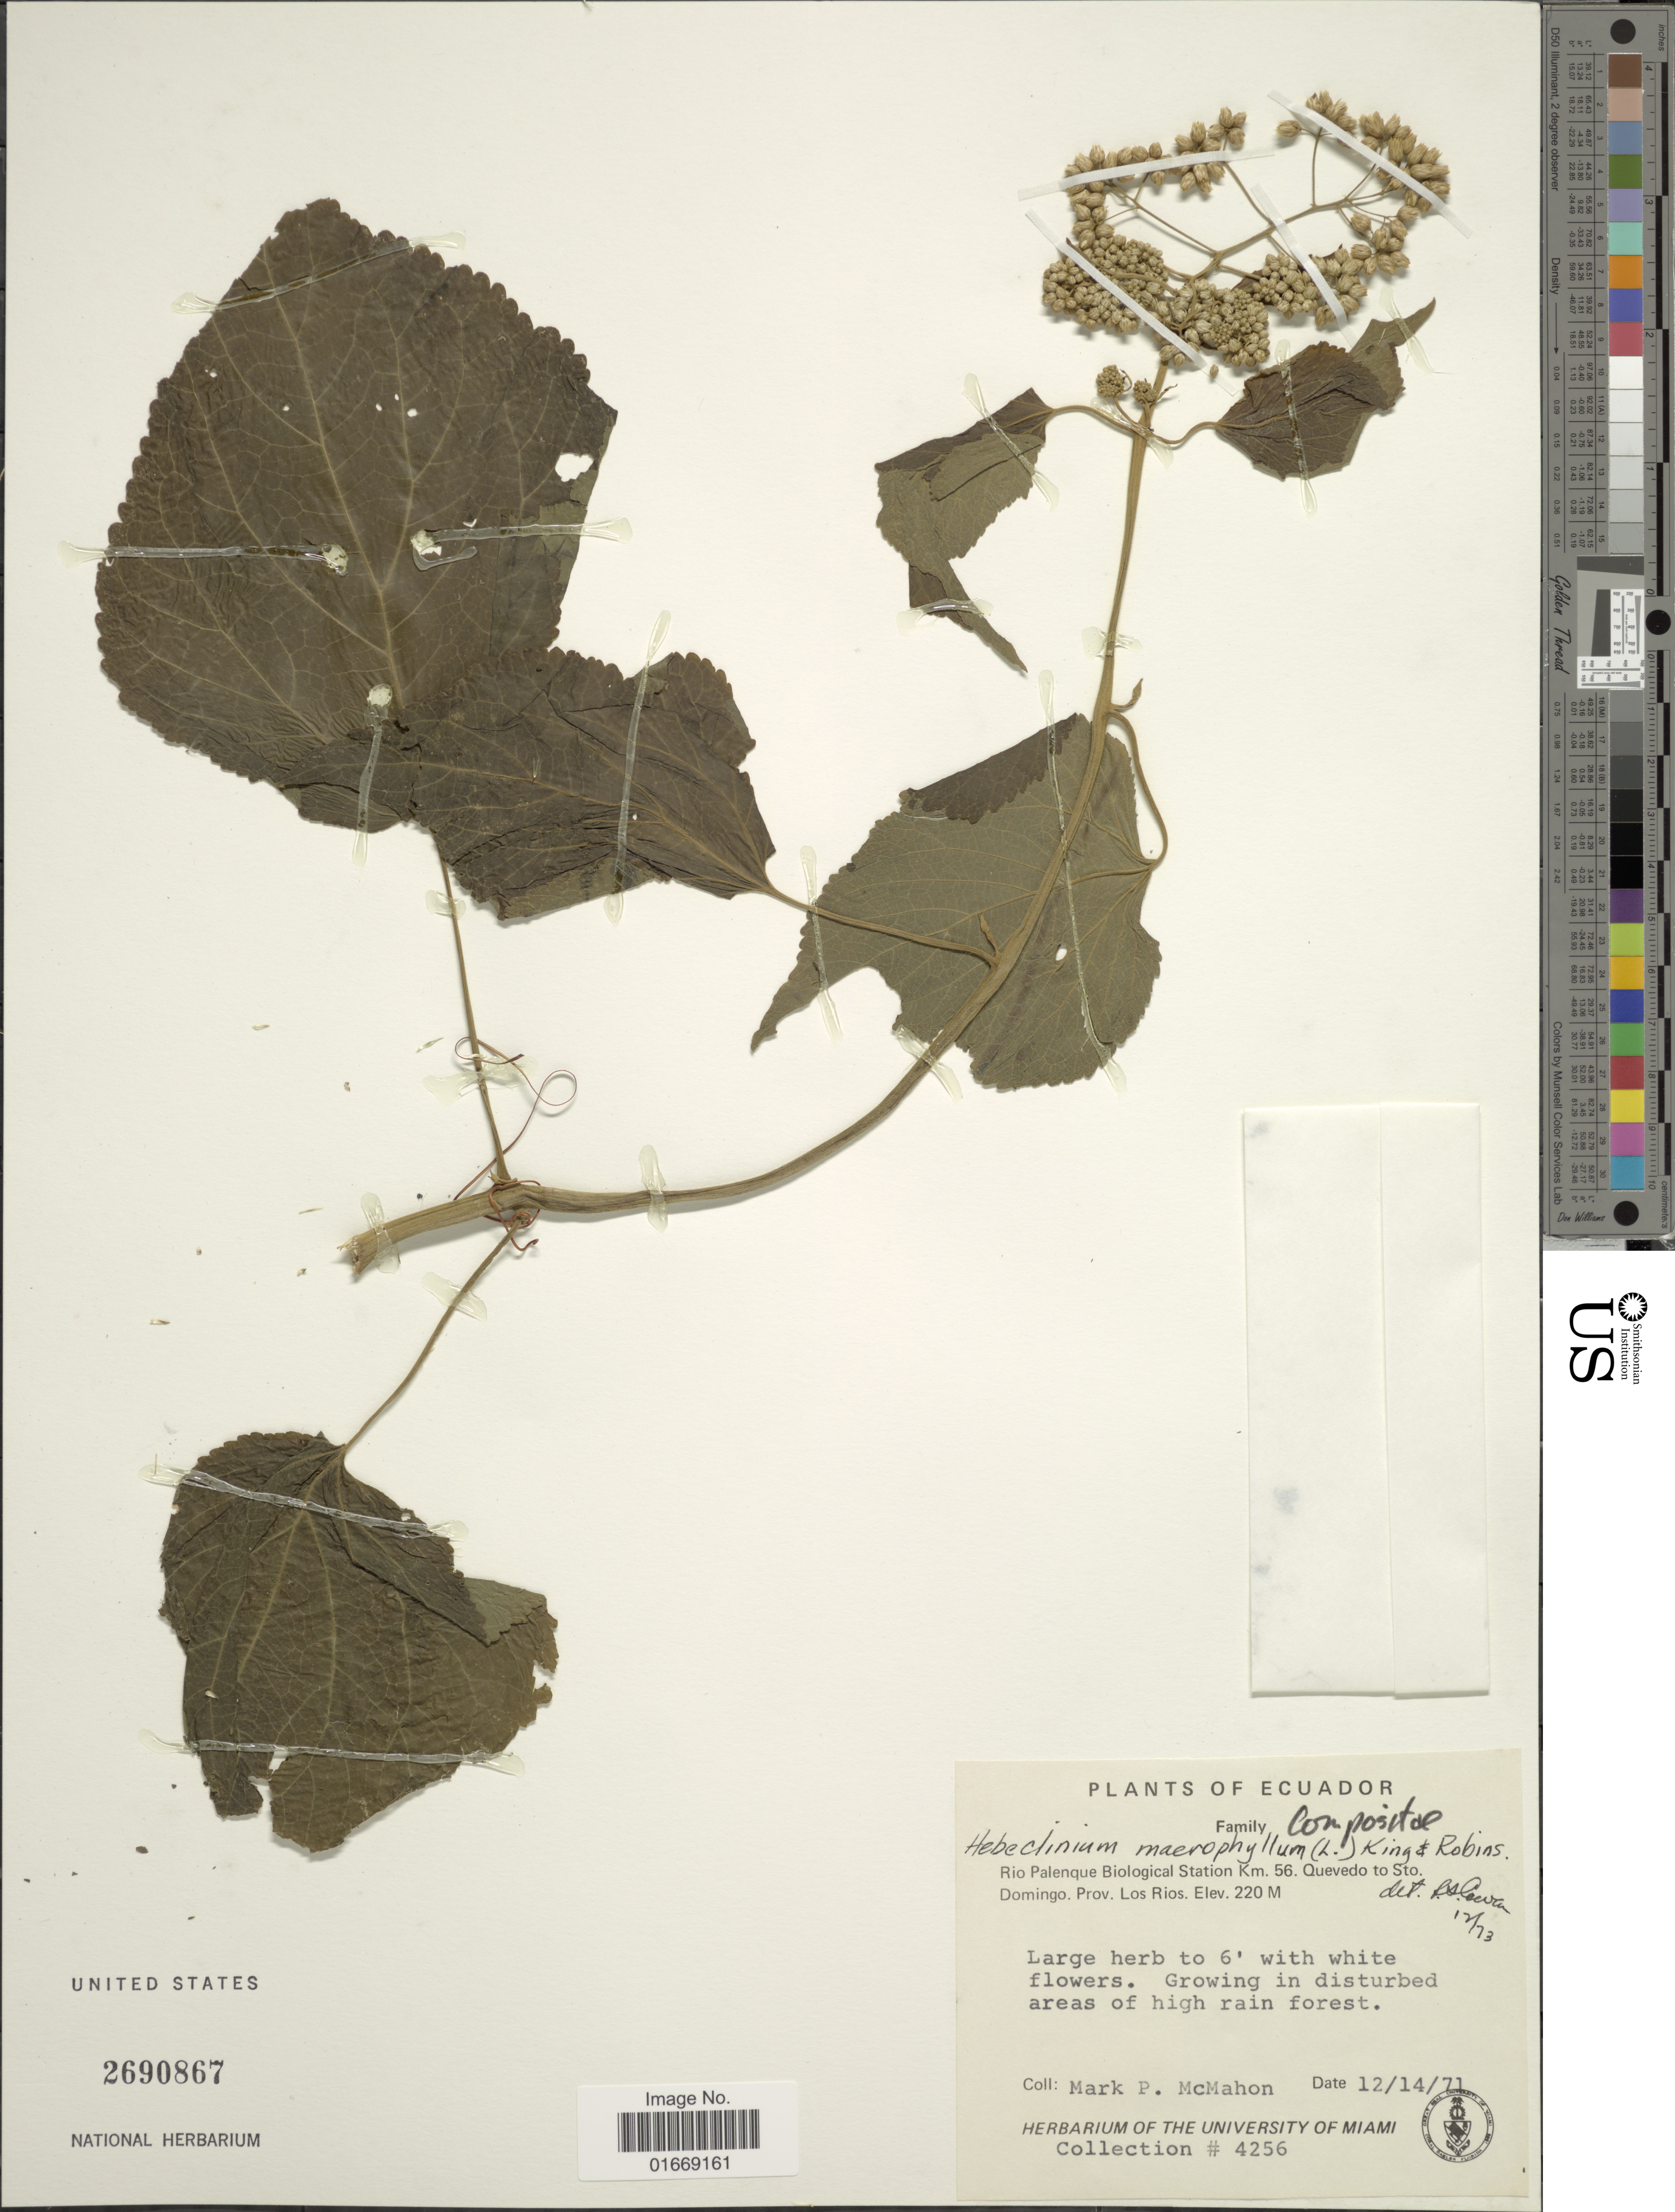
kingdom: Plantae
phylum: Tracheophyta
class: Magnoliopsida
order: Asterales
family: Asteraceae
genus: Hebeclinium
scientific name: Hebeclinium macrophyllum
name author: (L.) DC.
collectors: M. McMahon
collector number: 4256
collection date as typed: Transcribed d/m/y: 14/12/71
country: Ecuador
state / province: Los Ríos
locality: Rio Palenque Biological Station Km 56 Quevedo to Sto. Domingo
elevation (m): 220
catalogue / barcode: US 2690867